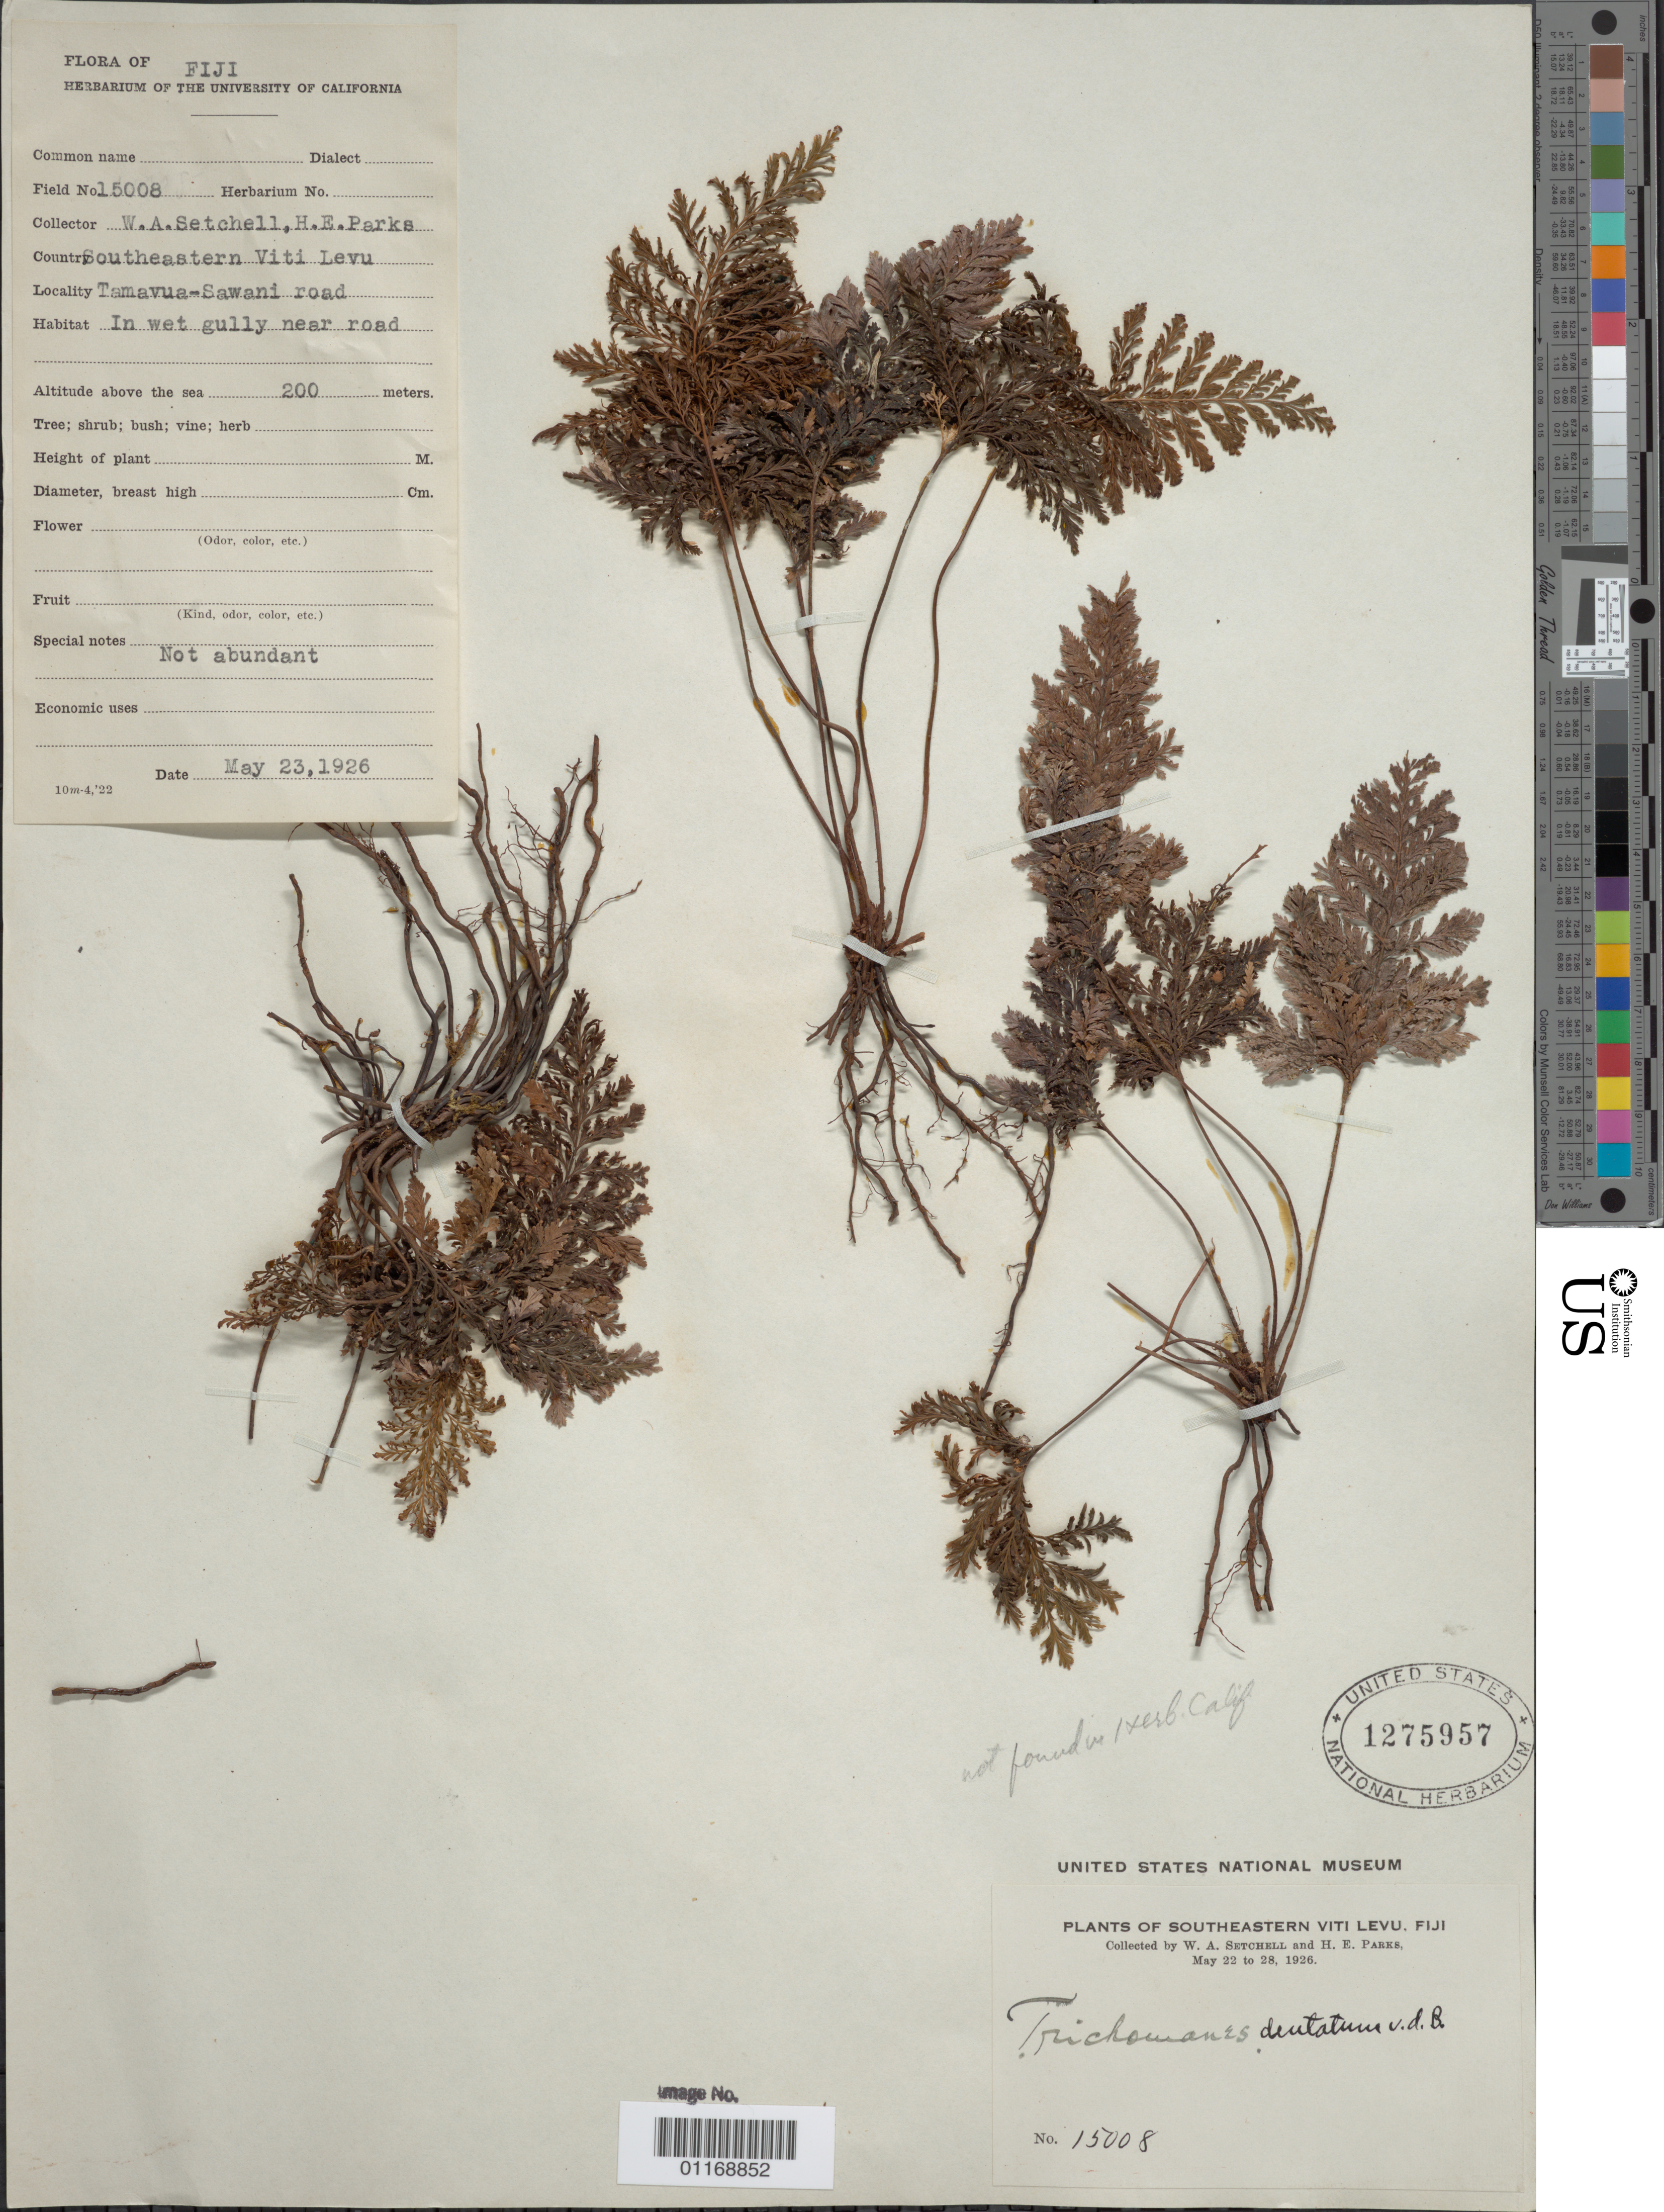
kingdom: Plantae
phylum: Tracheophyta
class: Polypodiopsida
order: Hymenophyllales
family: Hymenophyllaceae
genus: Abrodictyum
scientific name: Abrodictyum dentatum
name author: (Bosch) Ebihara & K. Iwats.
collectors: W. Setchell & H. E. Parks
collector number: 15008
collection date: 1926-05-23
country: Fiji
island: Viti Levu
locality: Naitasiri: Tamavua-Sawani road.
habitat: In wet gully near road.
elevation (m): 200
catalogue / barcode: US 1275957